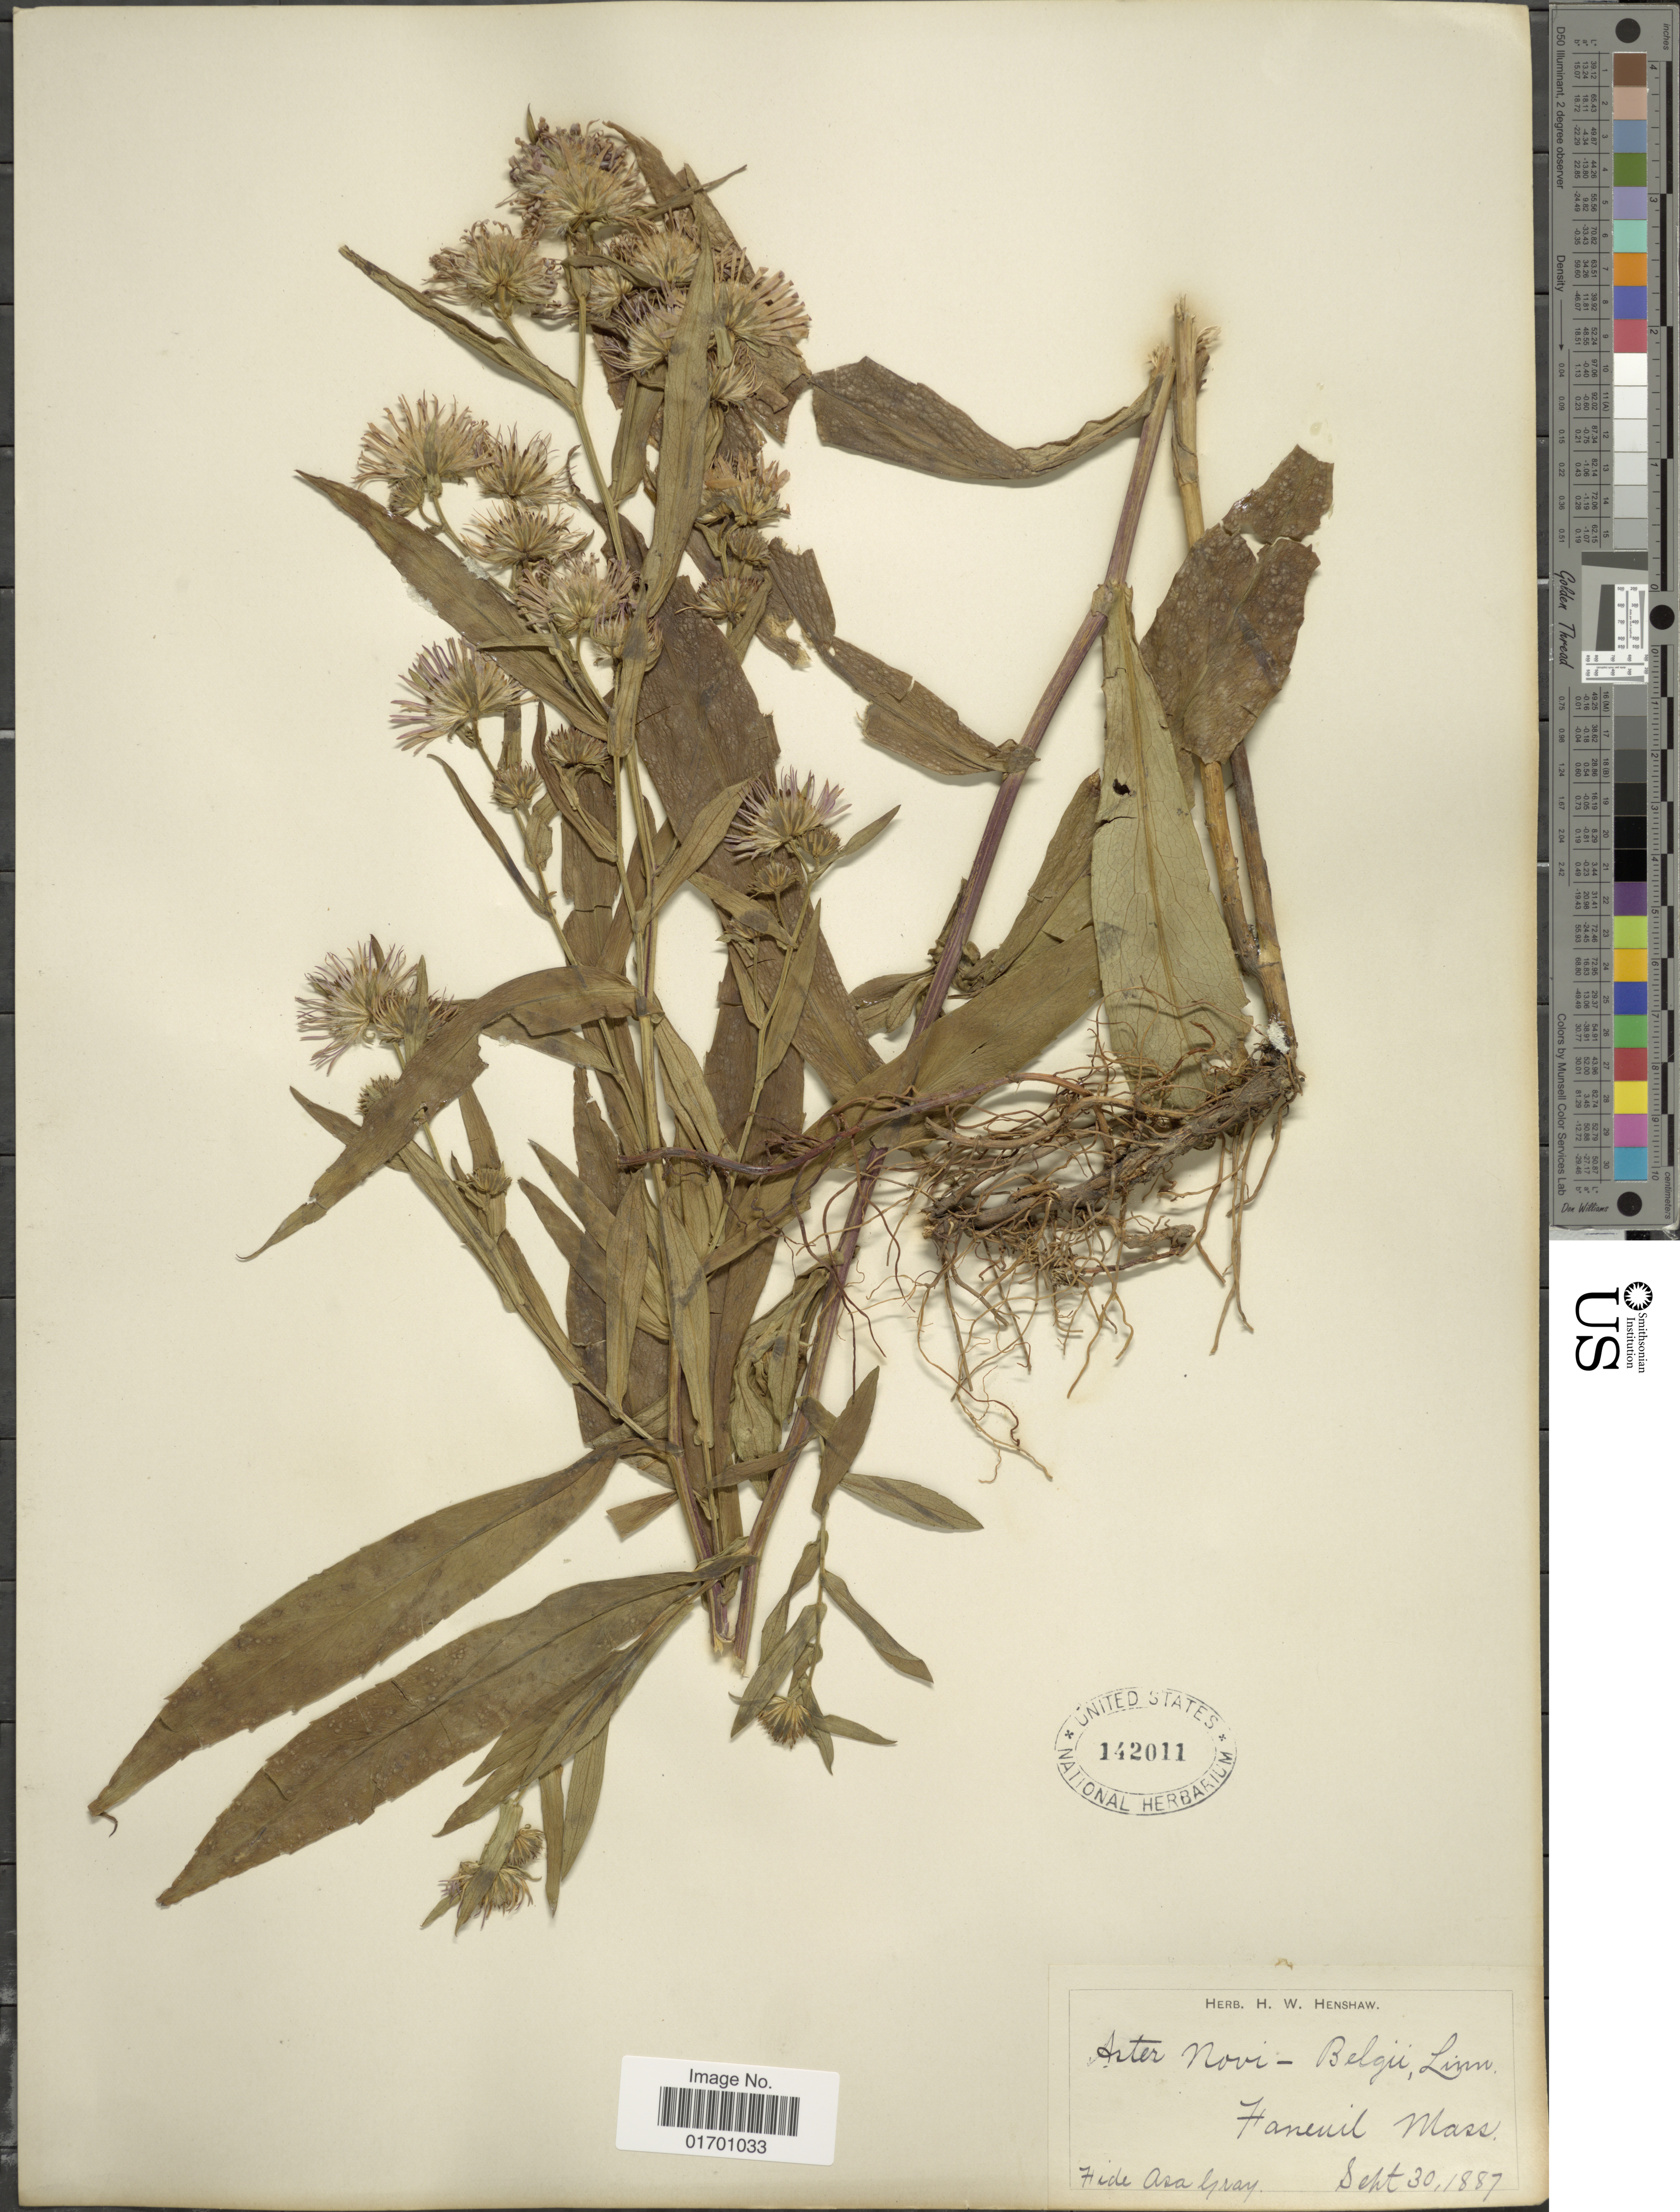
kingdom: Plantae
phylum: Tracheophyta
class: Magnoliopsida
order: Asterales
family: Asteraceae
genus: Symphyotrichum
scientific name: Symphyotrichum novi-belgii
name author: (L.) G.L. Nesom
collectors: A. Gray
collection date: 1887-09-30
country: United States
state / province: Massachusetts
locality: Fanevil, Mass.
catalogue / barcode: US 142011